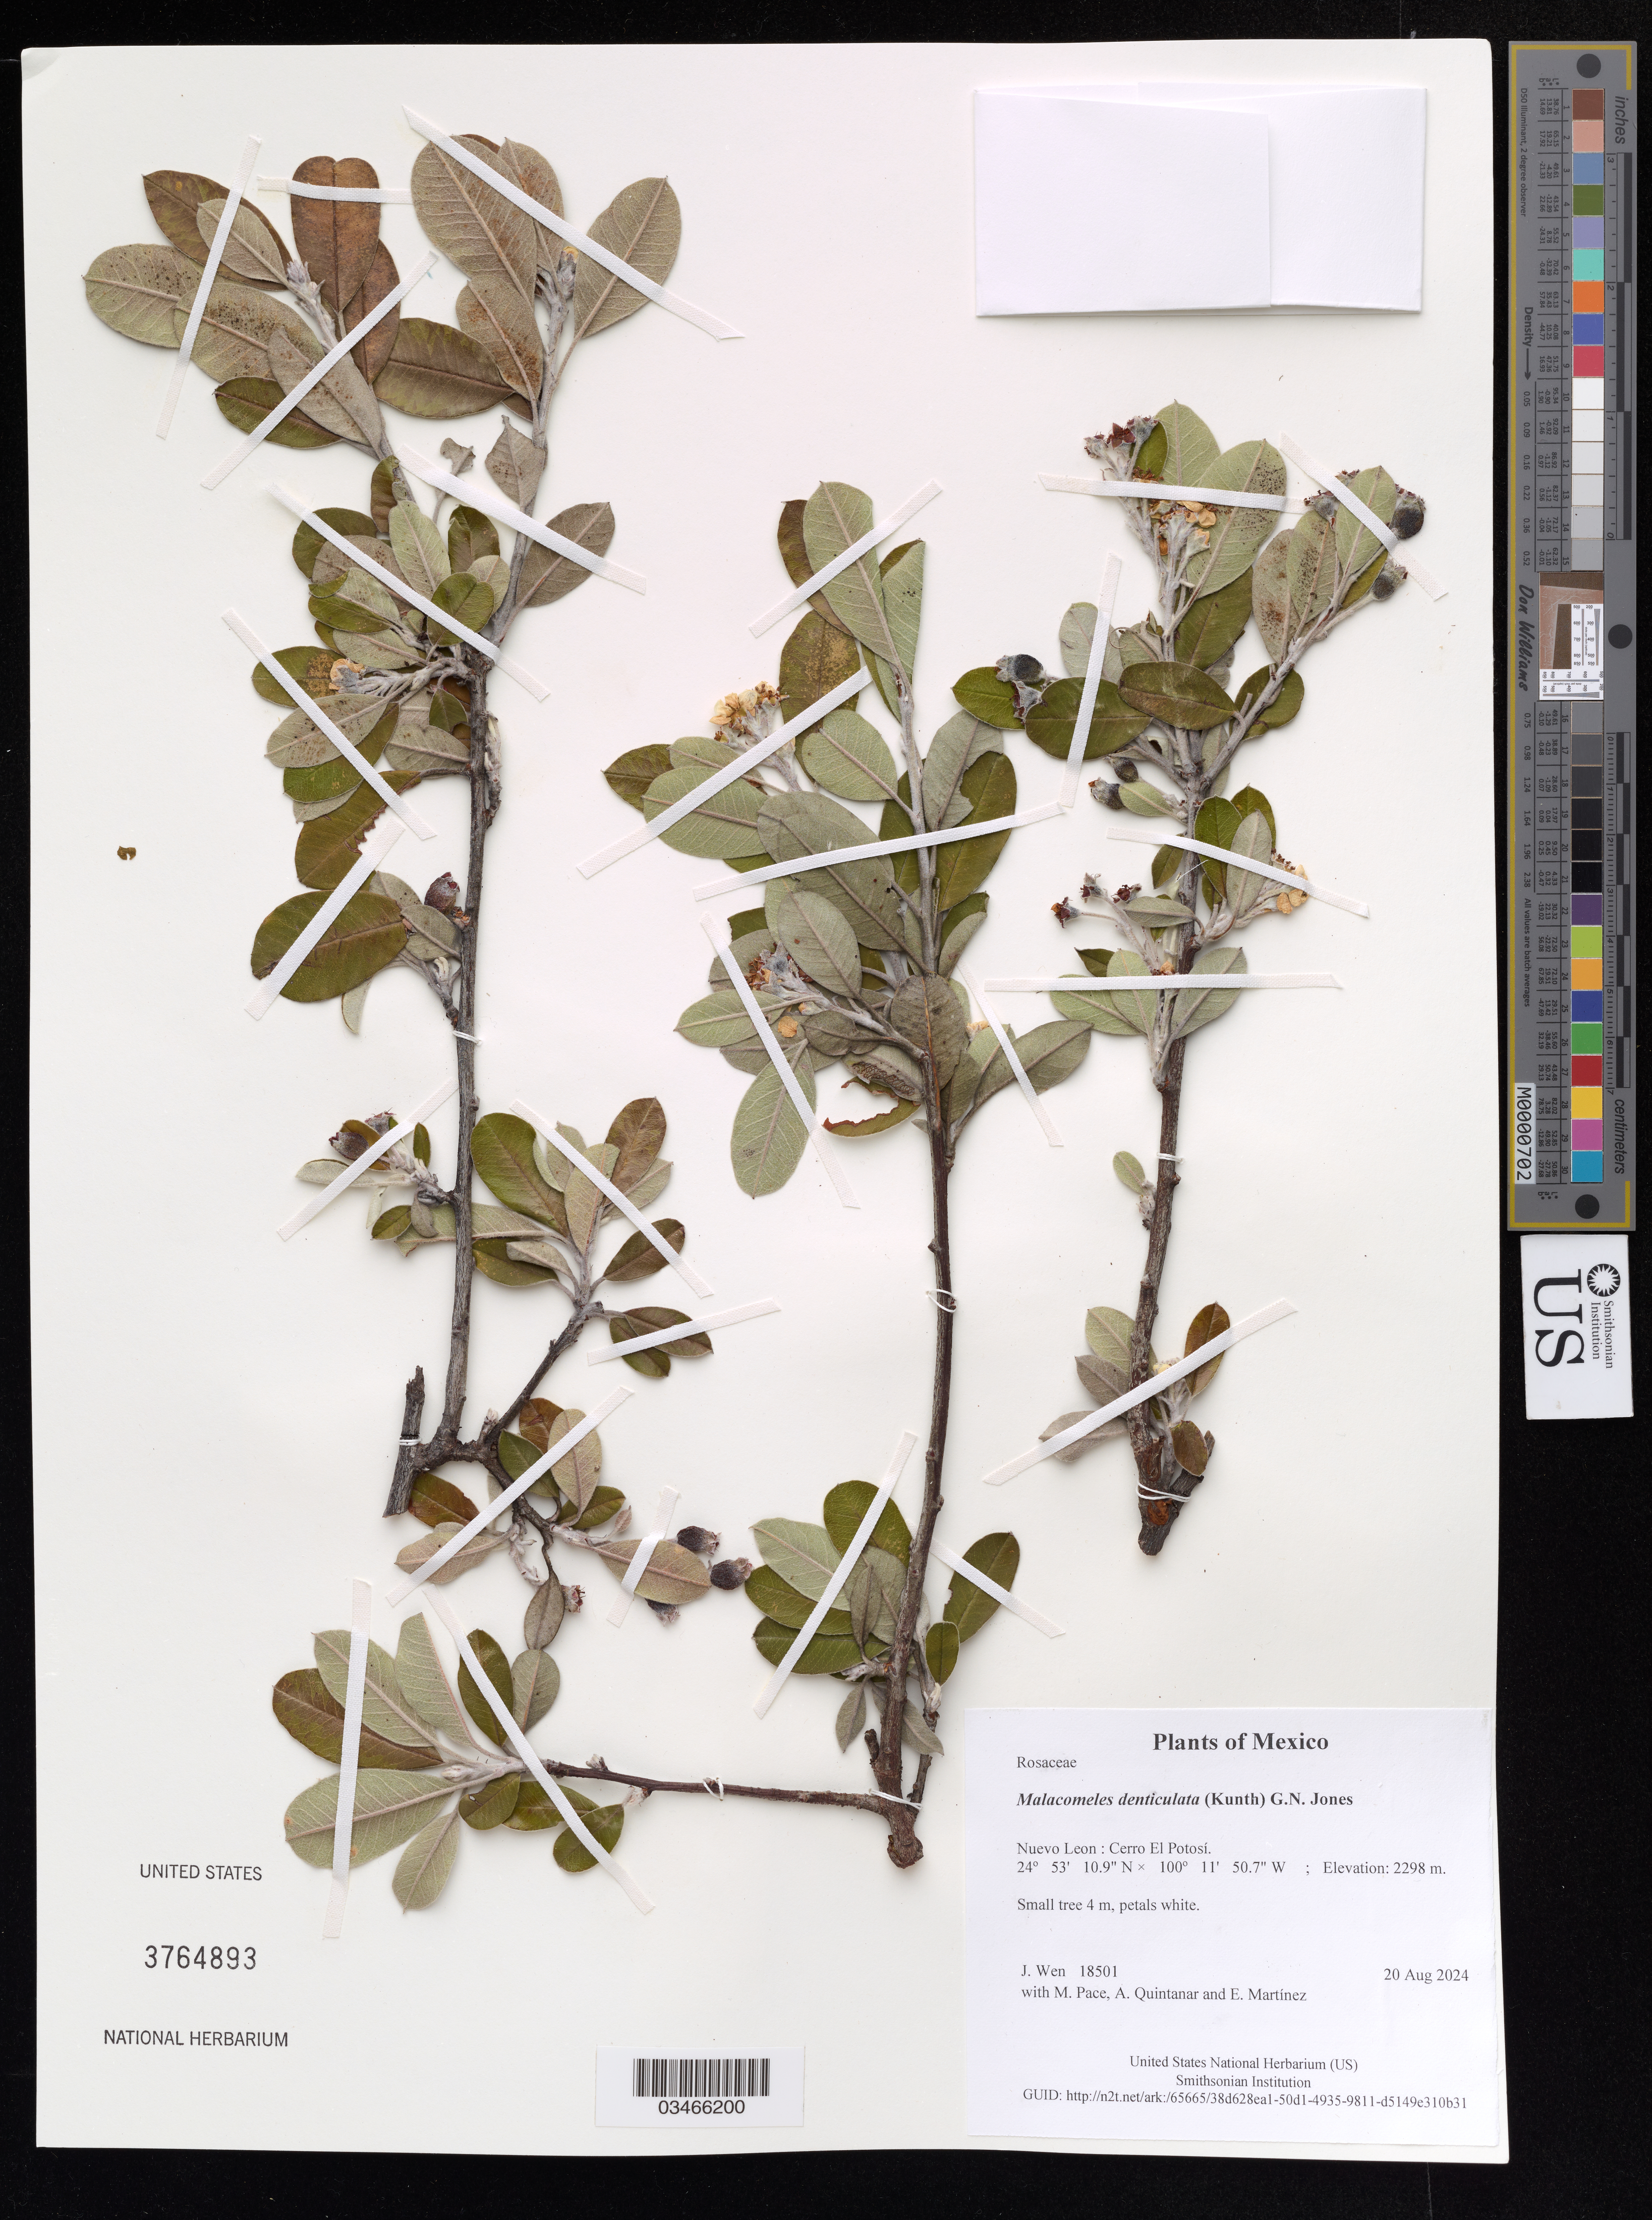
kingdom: Plantae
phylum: Tracheophyta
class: Magnoliopsida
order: Rosales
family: Rosaceae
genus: Malacomeles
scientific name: Malacomeles denticulata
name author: (Kunth) G.N. Jones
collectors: J. Wen, M. Pace, A. Quintanar & E. Martinez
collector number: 18501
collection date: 2024-08-20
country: Mexico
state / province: Nuevo Leon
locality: Cerro El Potosí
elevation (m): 2298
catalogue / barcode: US 3764893